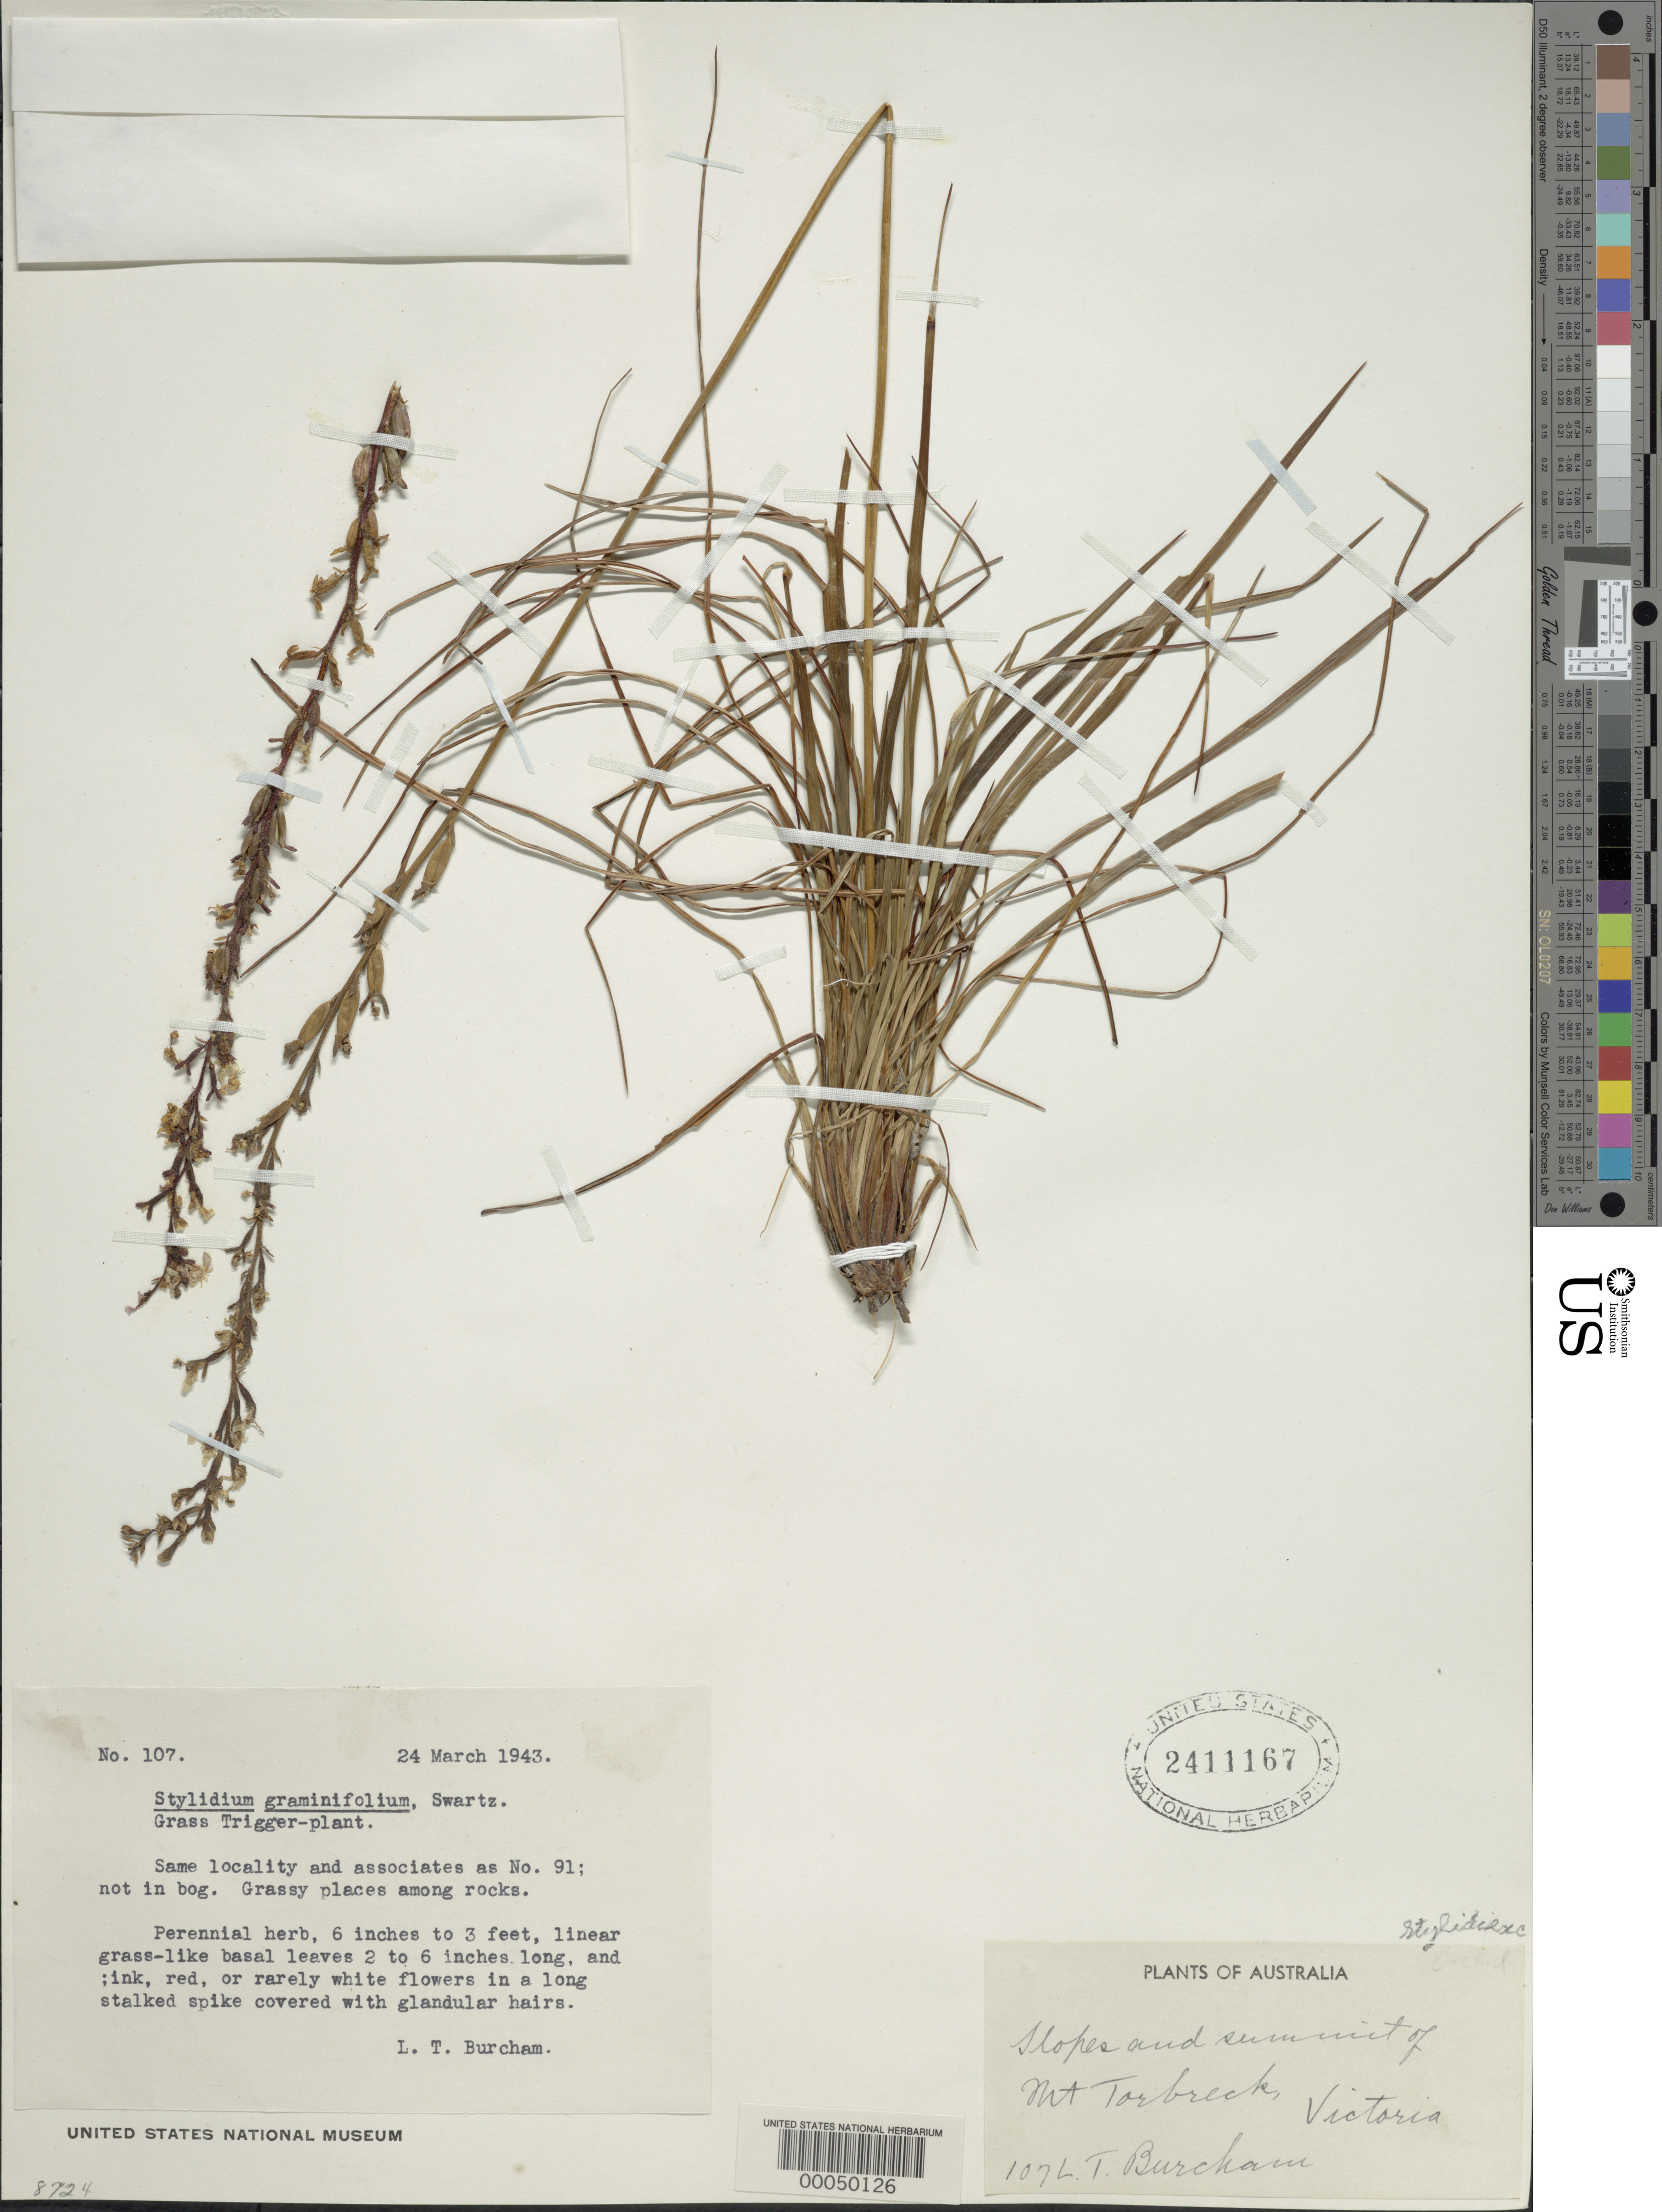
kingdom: Plantae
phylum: Tracheophyta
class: Magnoliopsida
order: Asterales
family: Stylidiaceae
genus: Stylidium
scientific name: Stylidium graminifolium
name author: Sw. ex Willd.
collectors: L. Burcham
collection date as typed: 24 Mar 1943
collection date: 1943-03-24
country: Australia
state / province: Victoria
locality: Mt. torbreck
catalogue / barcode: US 2411167